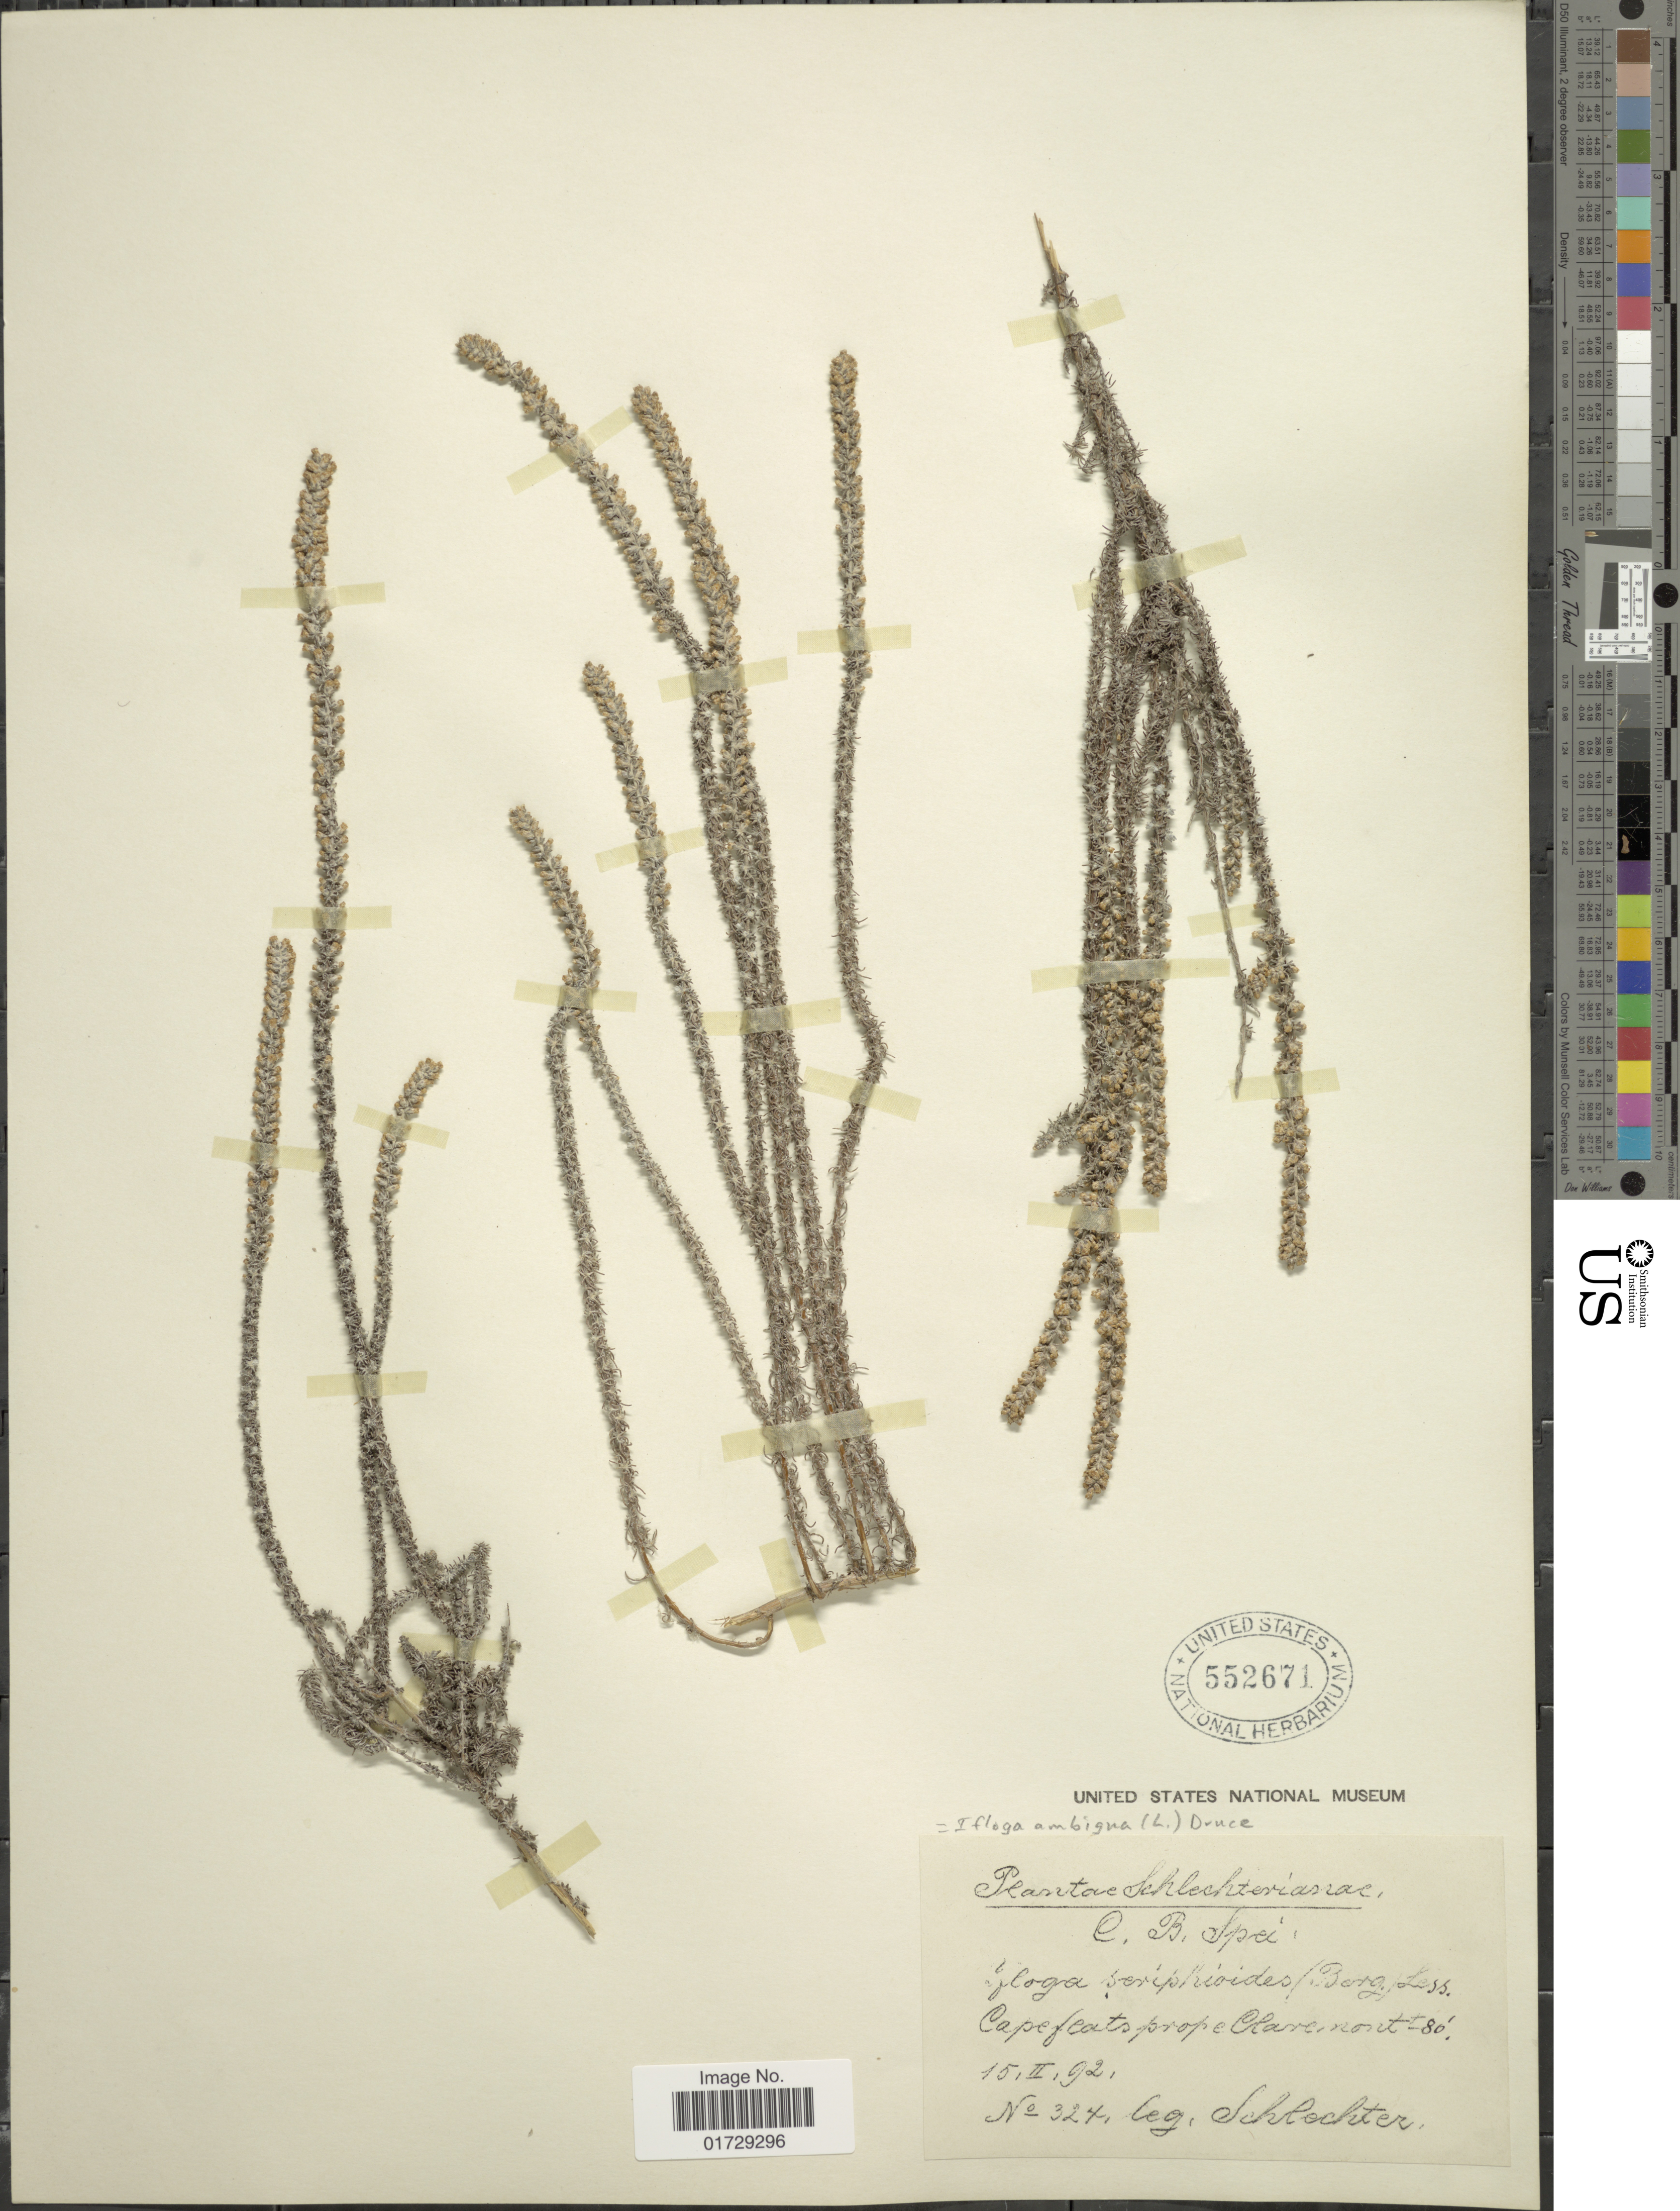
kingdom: Plantae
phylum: Tracheophyta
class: Magnoliopsida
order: Asterales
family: Asteraceae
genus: Ifloga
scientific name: Ifloga ambigua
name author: (L.) Druce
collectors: Schlechter, --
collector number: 324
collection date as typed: Transcribed d/m/y: 15/2/92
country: South Africa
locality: Cape flats prope Claremont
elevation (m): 24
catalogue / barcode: US 552671